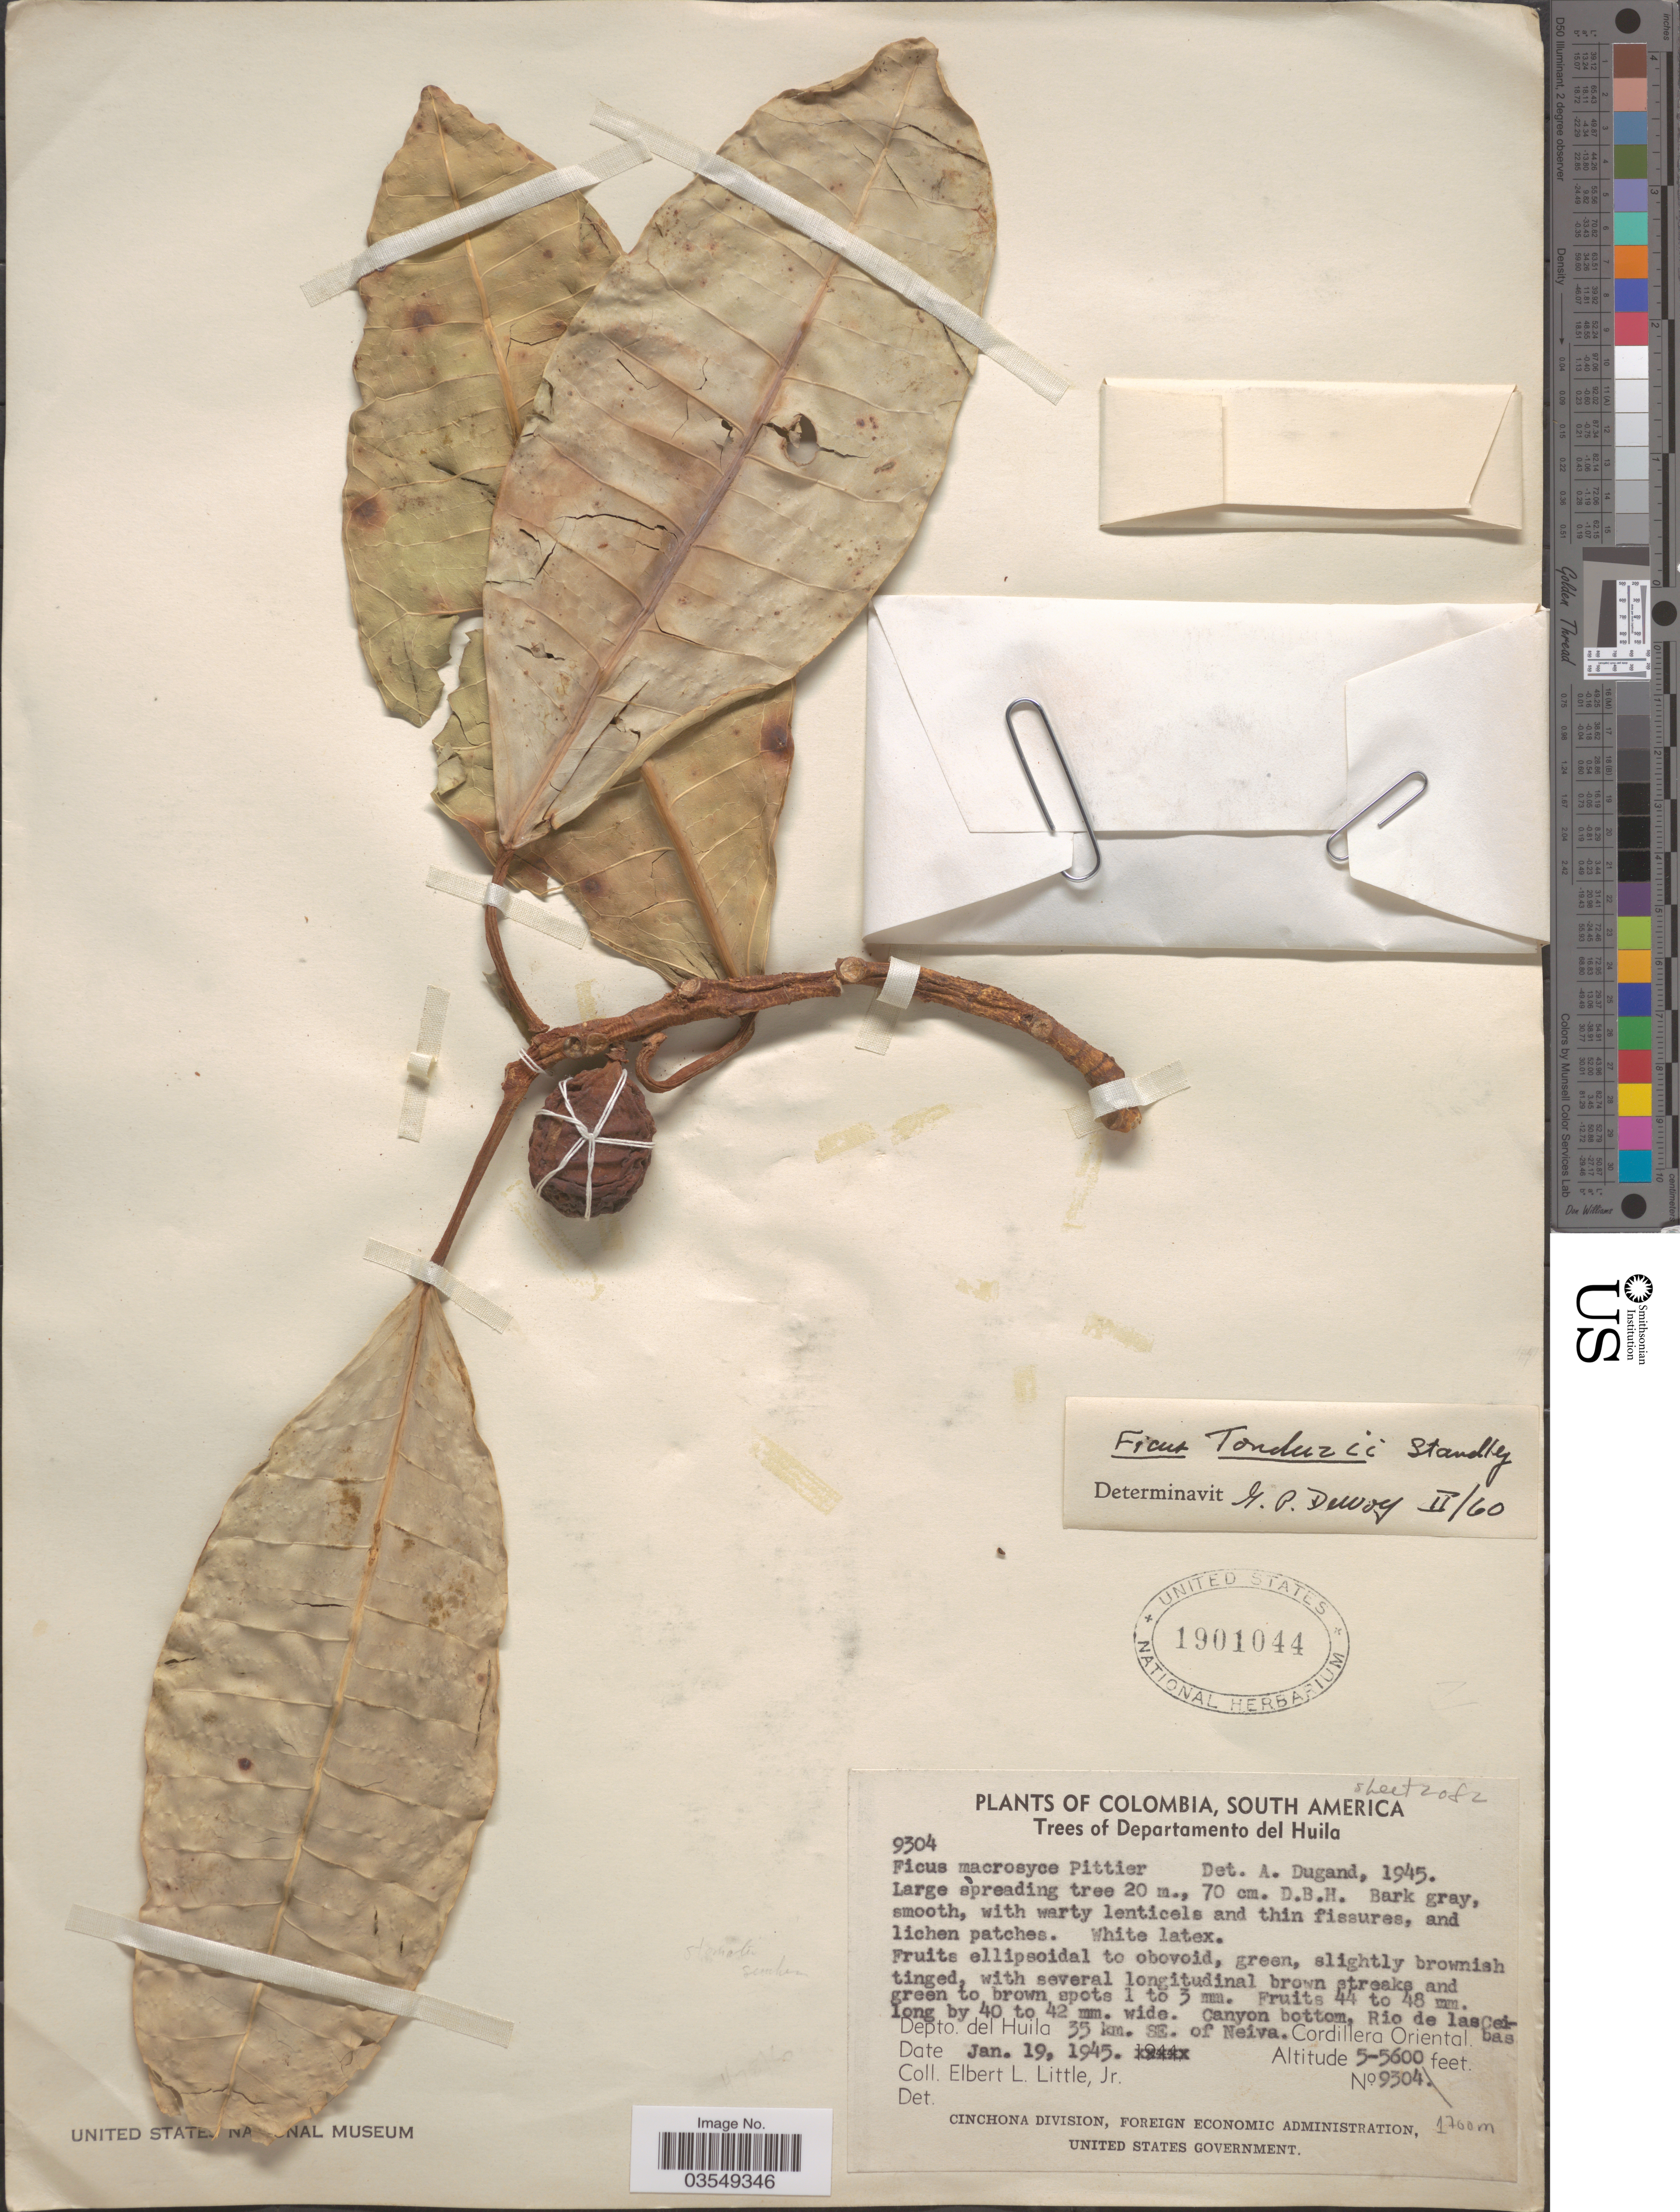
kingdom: Plantae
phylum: Tracheophyta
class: Magnoliopsida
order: Rosales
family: Moraceae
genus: Ficus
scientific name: Ficus tonduzii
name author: Standl.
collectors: E. L. Little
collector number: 9304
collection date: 1945-01-19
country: Colombia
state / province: Huila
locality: Canyon bottom, Rio de las Ceibas 35 km. SE. of Neiva. Depto. del Huila Cordillera Oriental.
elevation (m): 1524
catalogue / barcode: US 1901044